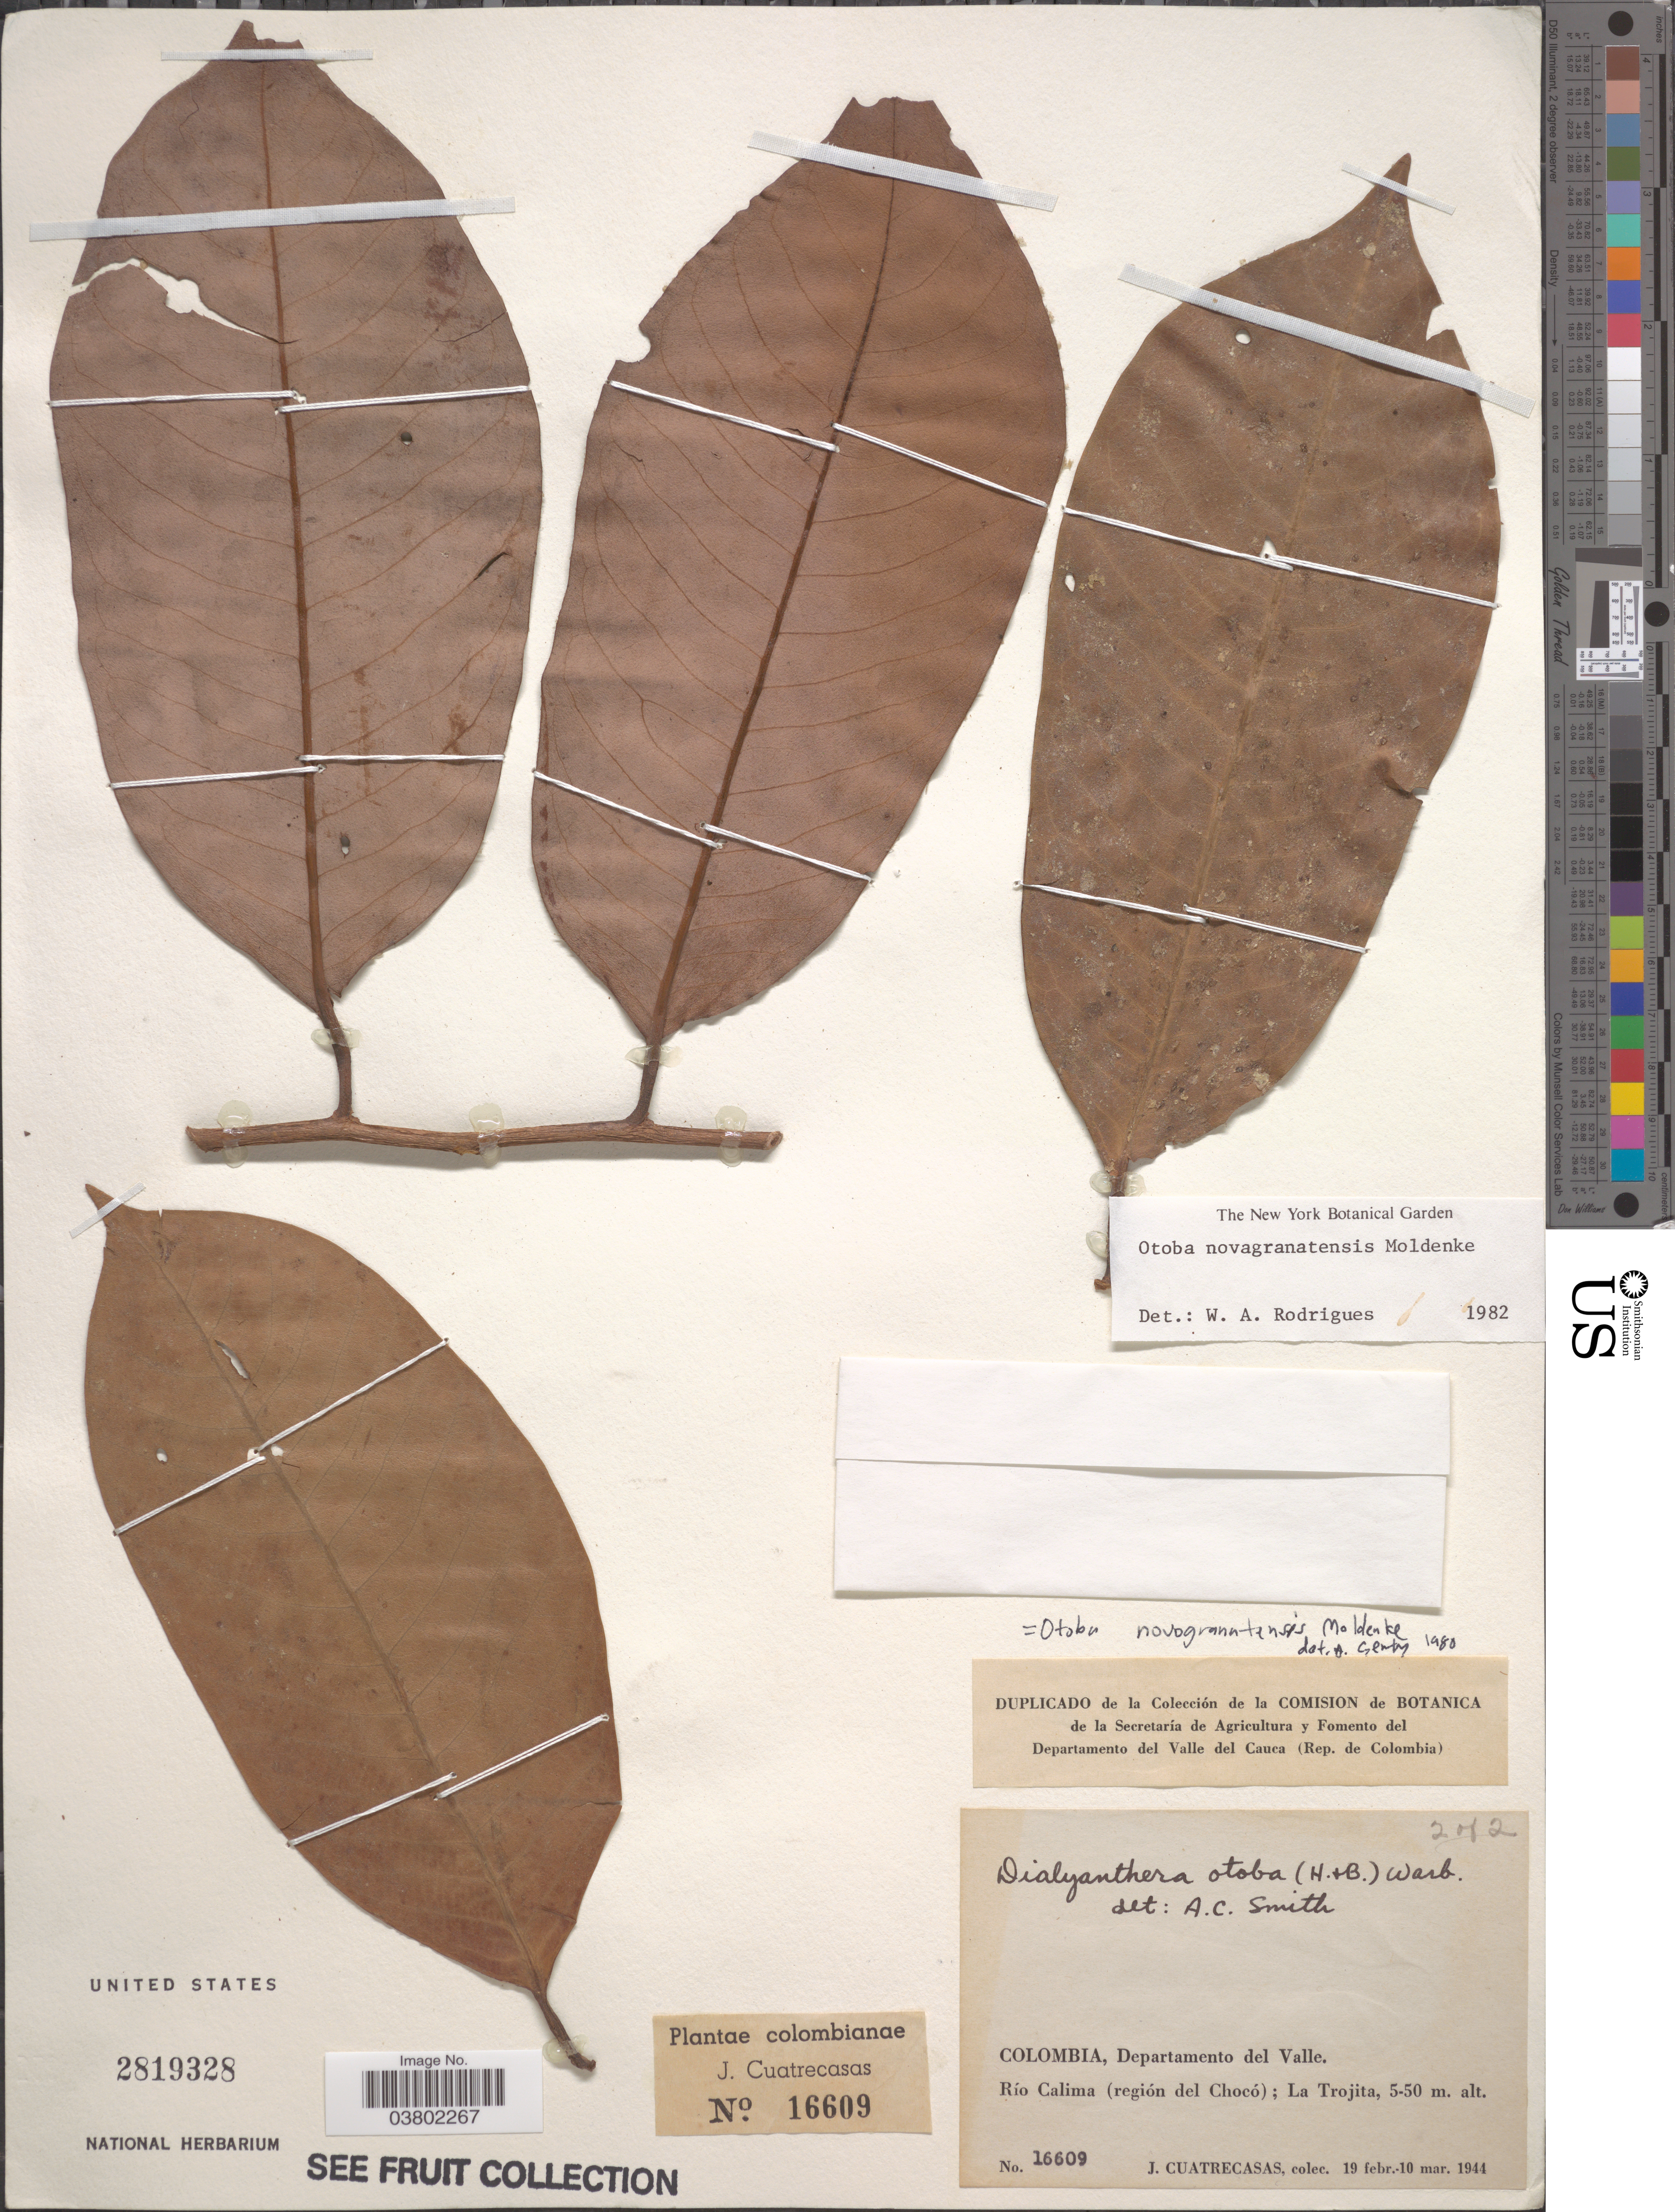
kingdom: Plantae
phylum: Tracheophyta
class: Magnoliopsida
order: Magnoliales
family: Myristicaceae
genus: Otoba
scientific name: Otoba novogranatensis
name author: Moldenke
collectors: J. Cuatrecasas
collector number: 16609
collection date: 1944-02-19/1944-03-10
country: Colombia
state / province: Valle del Cauca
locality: Departamento del Valle. Río Calima (región del Chocó); La Trojita.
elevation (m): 5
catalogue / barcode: US 2819328